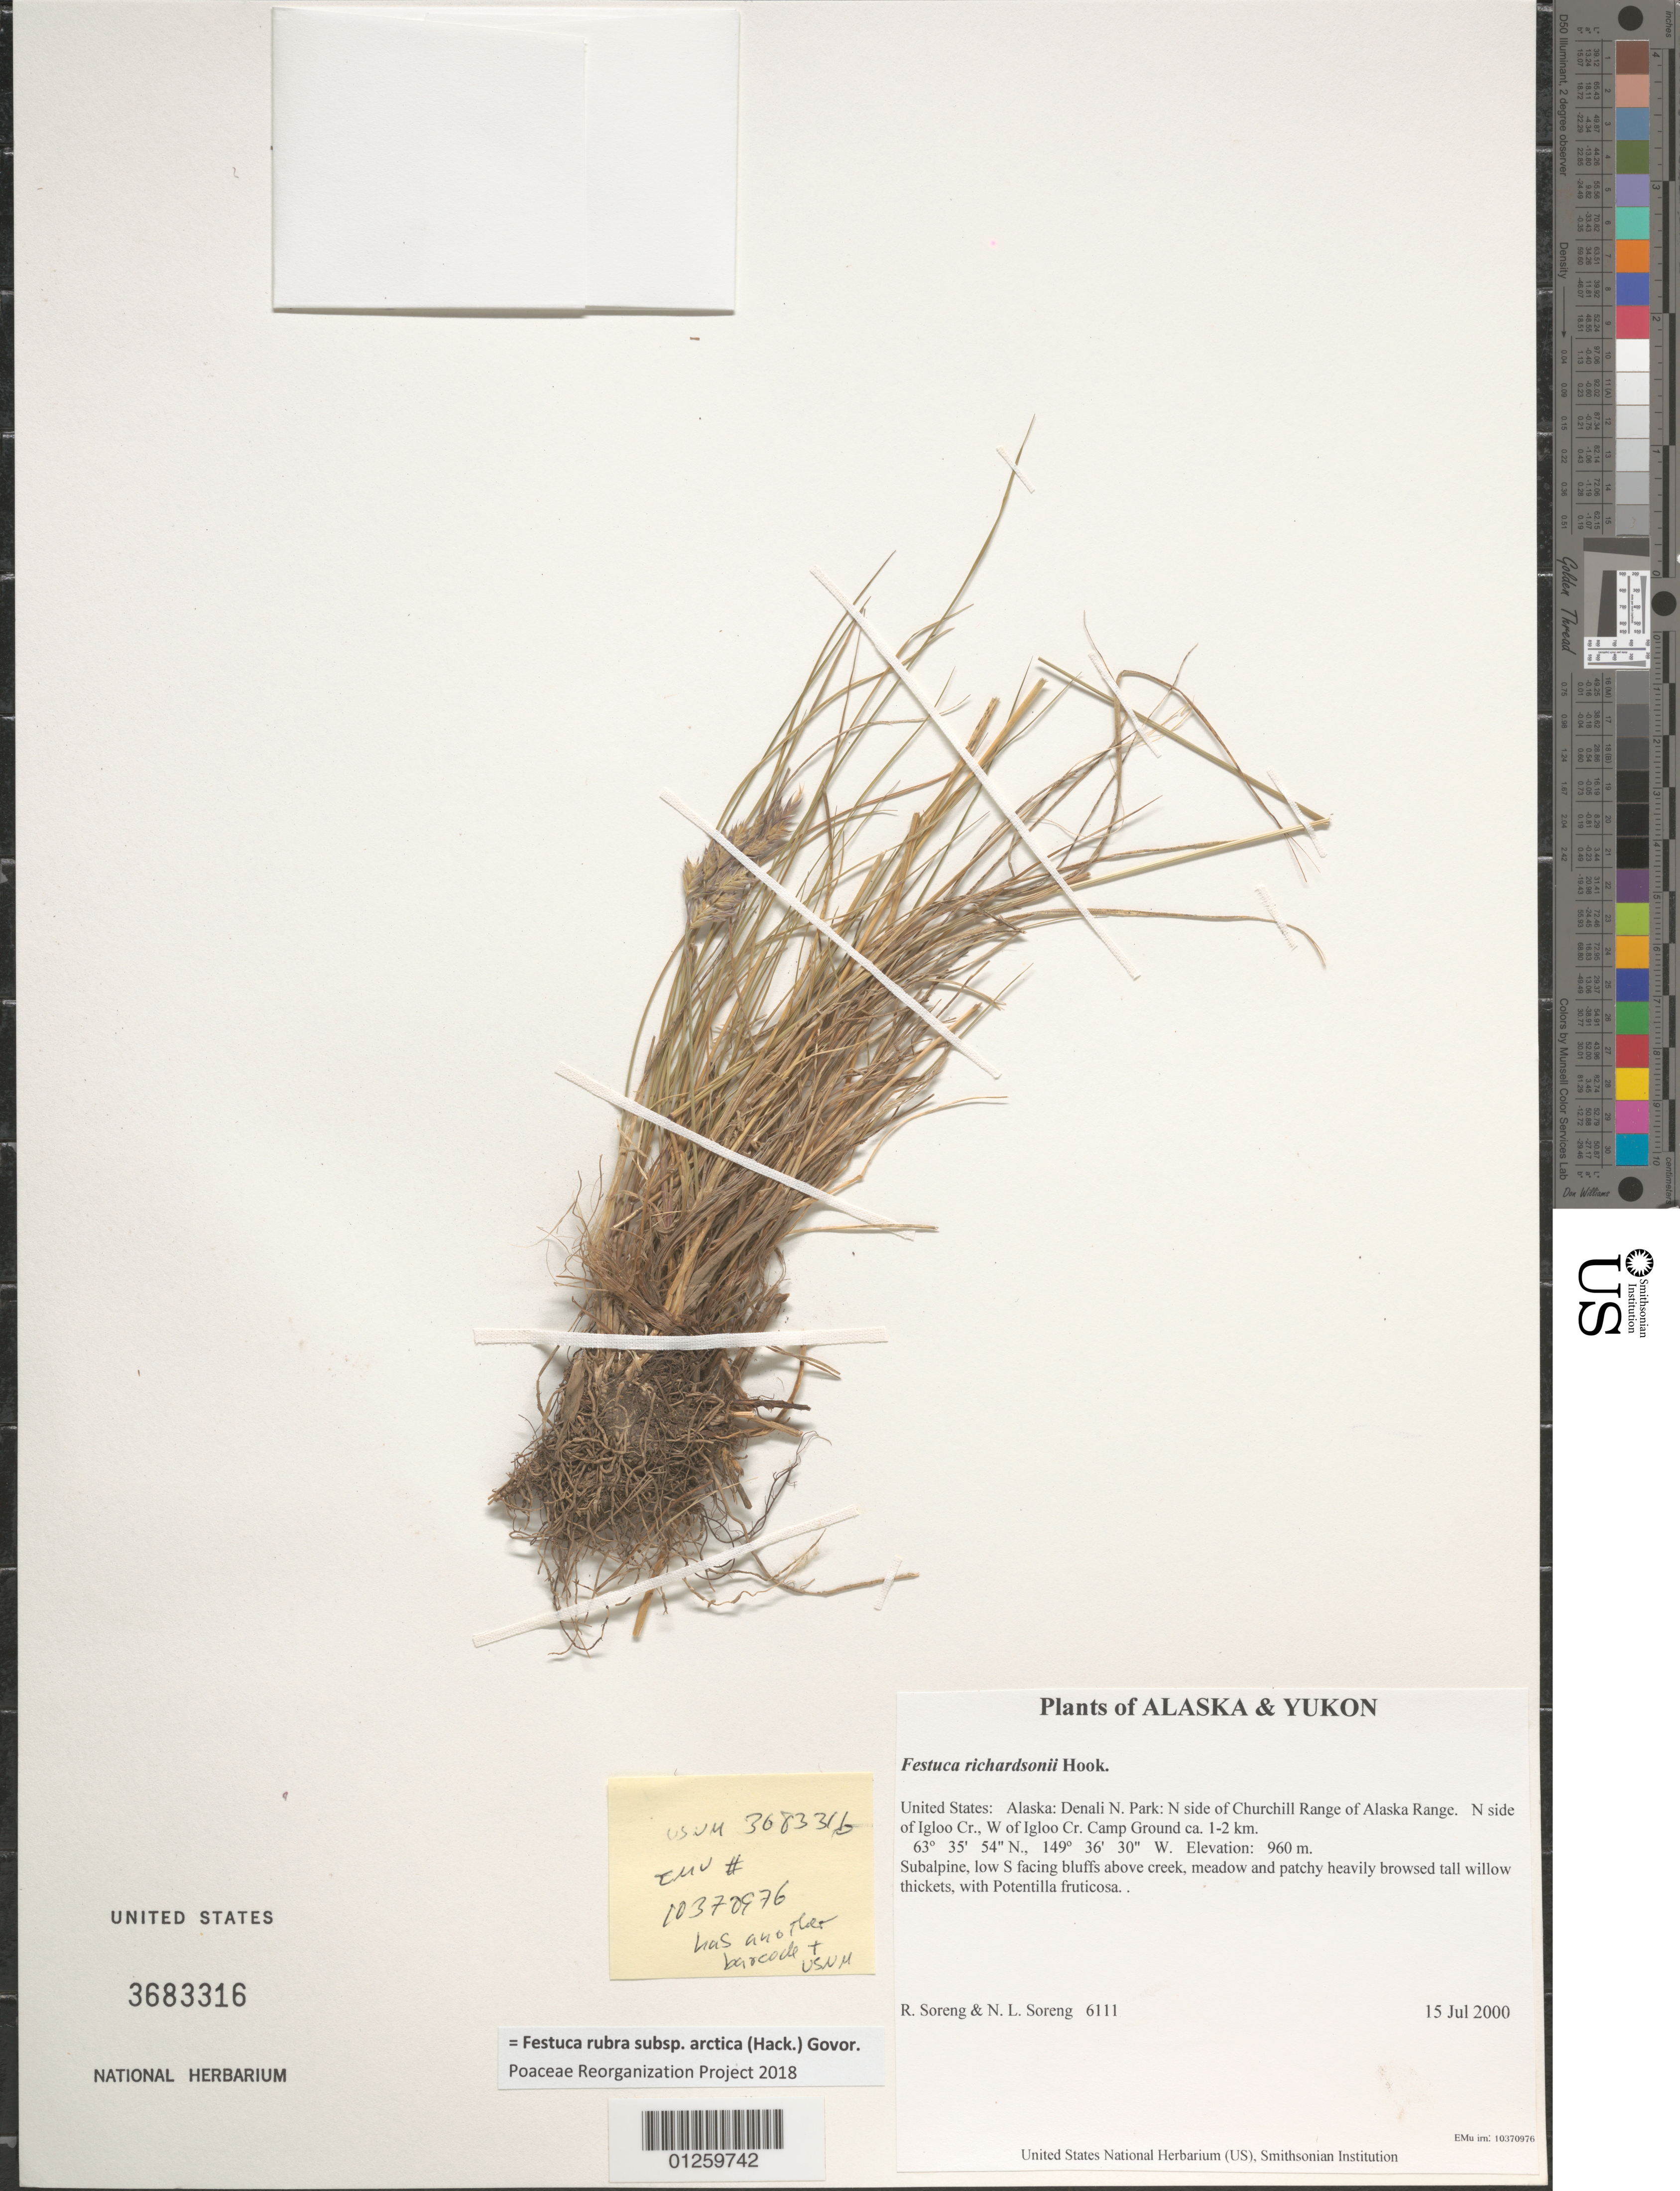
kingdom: Plantae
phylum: Tracheophyta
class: Liliopsida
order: Poales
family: Poaceae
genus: Festuca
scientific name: Festuca rubra subsp. arctica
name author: (Hack.) Govor.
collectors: R. J. Soreng & N. L. Soreng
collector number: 6111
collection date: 2000-07-15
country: United States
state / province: Alaska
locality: Denali N. Park: N side of Churchill Range of Alaska Range. N side of Igloo Cr., W of Igloo Cr. Camp Ground ca. 1-2 km. Subalpine, low S facing bluffs above creek.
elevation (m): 960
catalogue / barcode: US 3683316